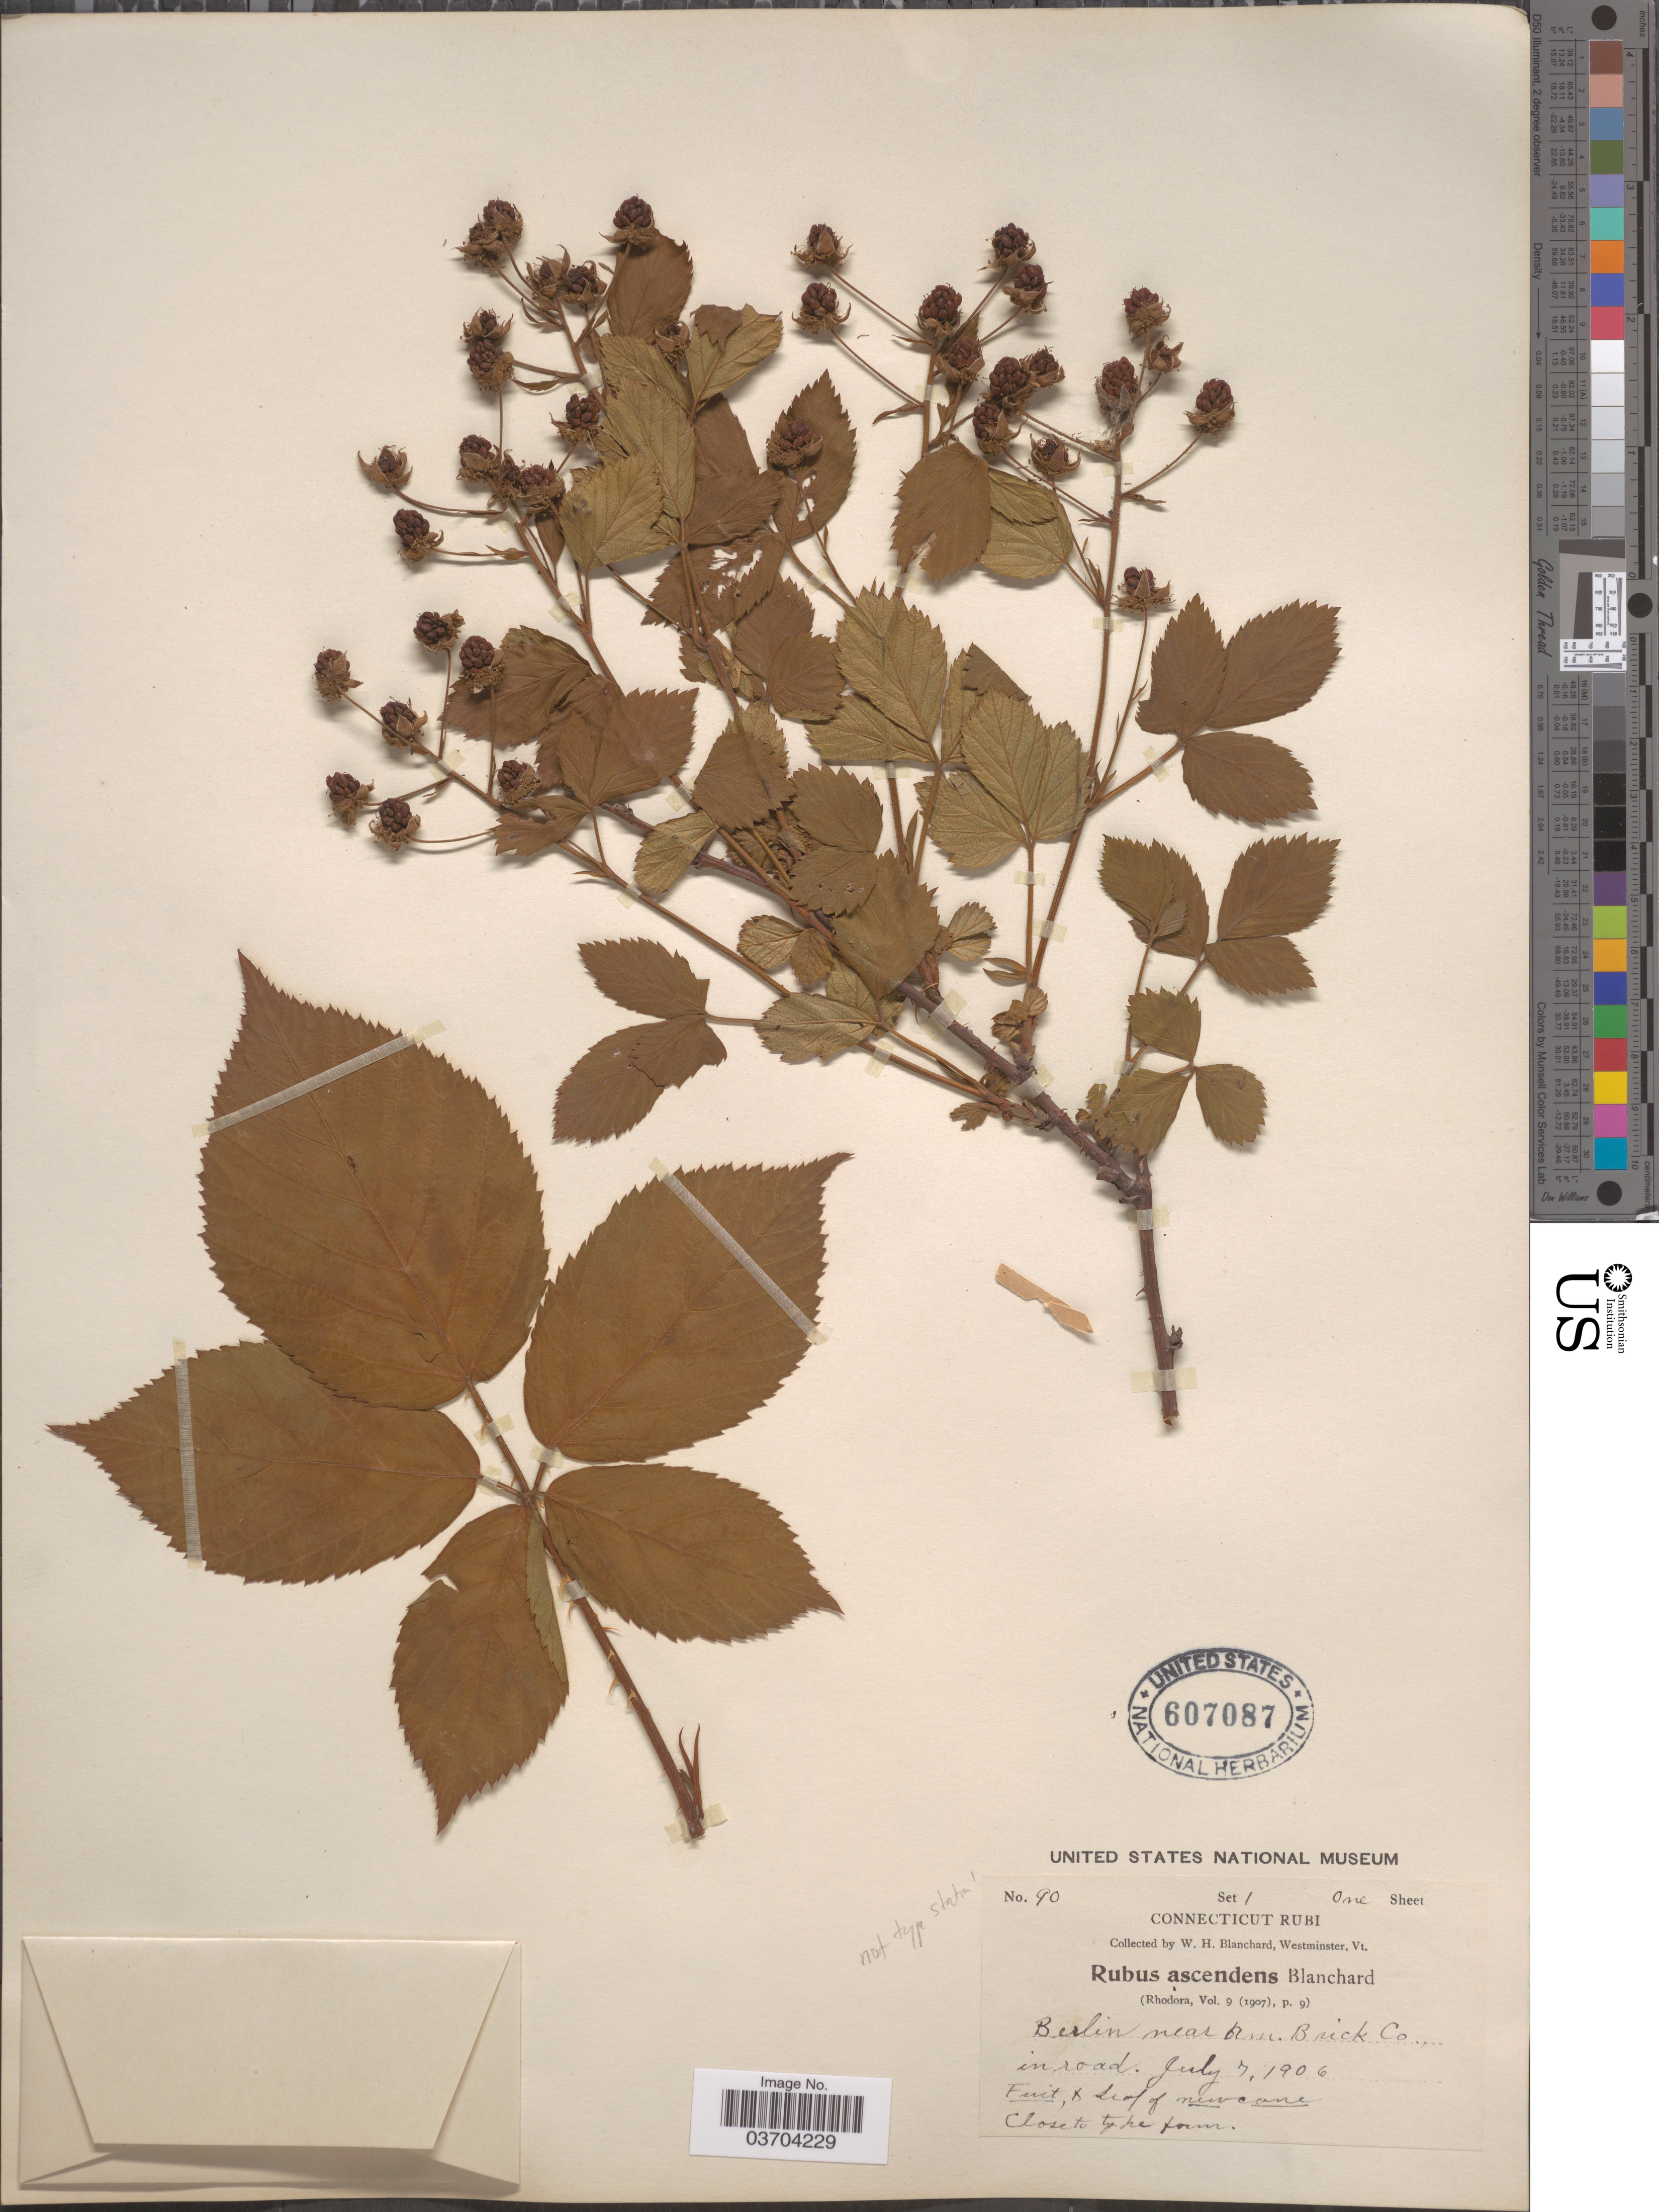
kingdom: Plantae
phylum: Tracheophyta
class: Magnoliopsida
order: Rosales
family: Rosaceae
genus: Rubus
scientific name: Rubus ascendens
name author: Blanch.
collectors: W. H. Blanchard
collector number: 90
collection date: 1906-07-07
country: United States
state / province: Connecticut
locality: Berlin near Am. Brick Co.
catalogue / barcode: US 607087